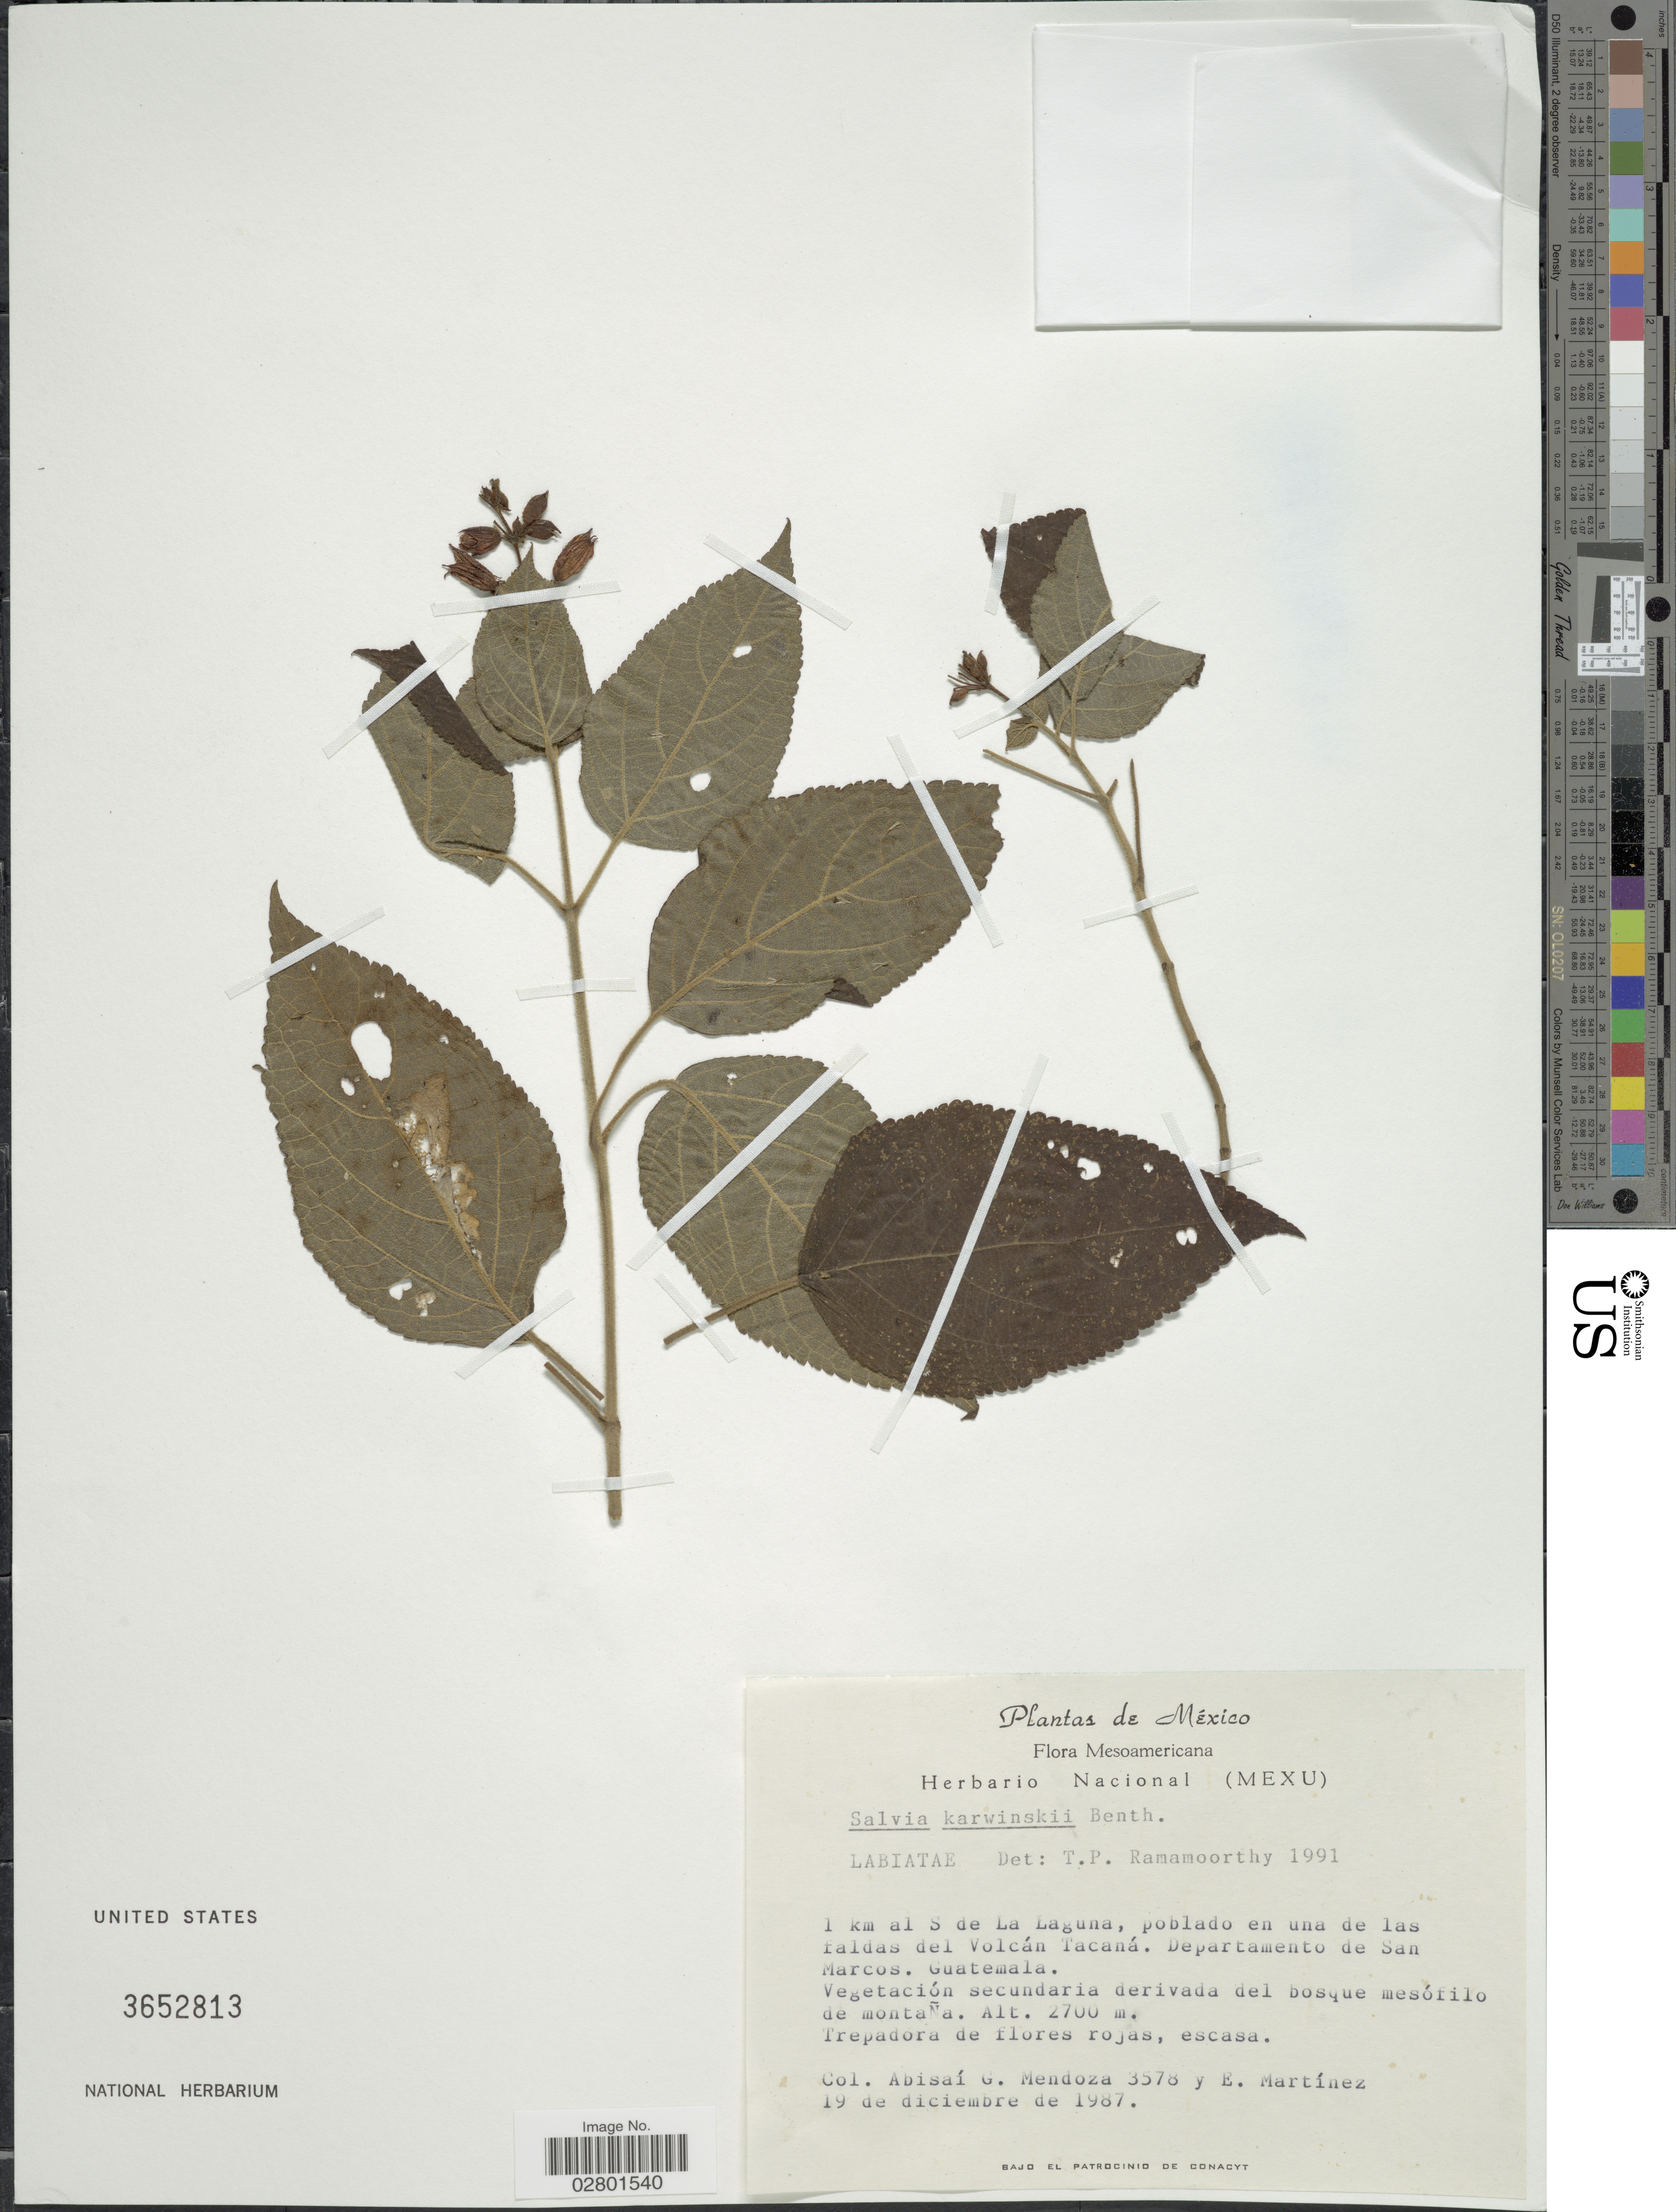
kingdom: Plantae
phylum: Tracheophyta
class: Magnoliopsida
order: Lamiales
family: Lamiaceae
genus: Salvia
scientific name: Salvia karwinskii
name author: Benth.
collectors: A. García-Mendoza & E. Martínez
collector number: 3578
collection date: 1987-12-19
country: Guatemala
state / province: San Marcos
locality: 1 km al S de La Laguna, poblado en una des las faldas del Volcán Tacaná, Departamento de San Marcos.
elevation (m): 2700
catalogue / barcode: US 3652813